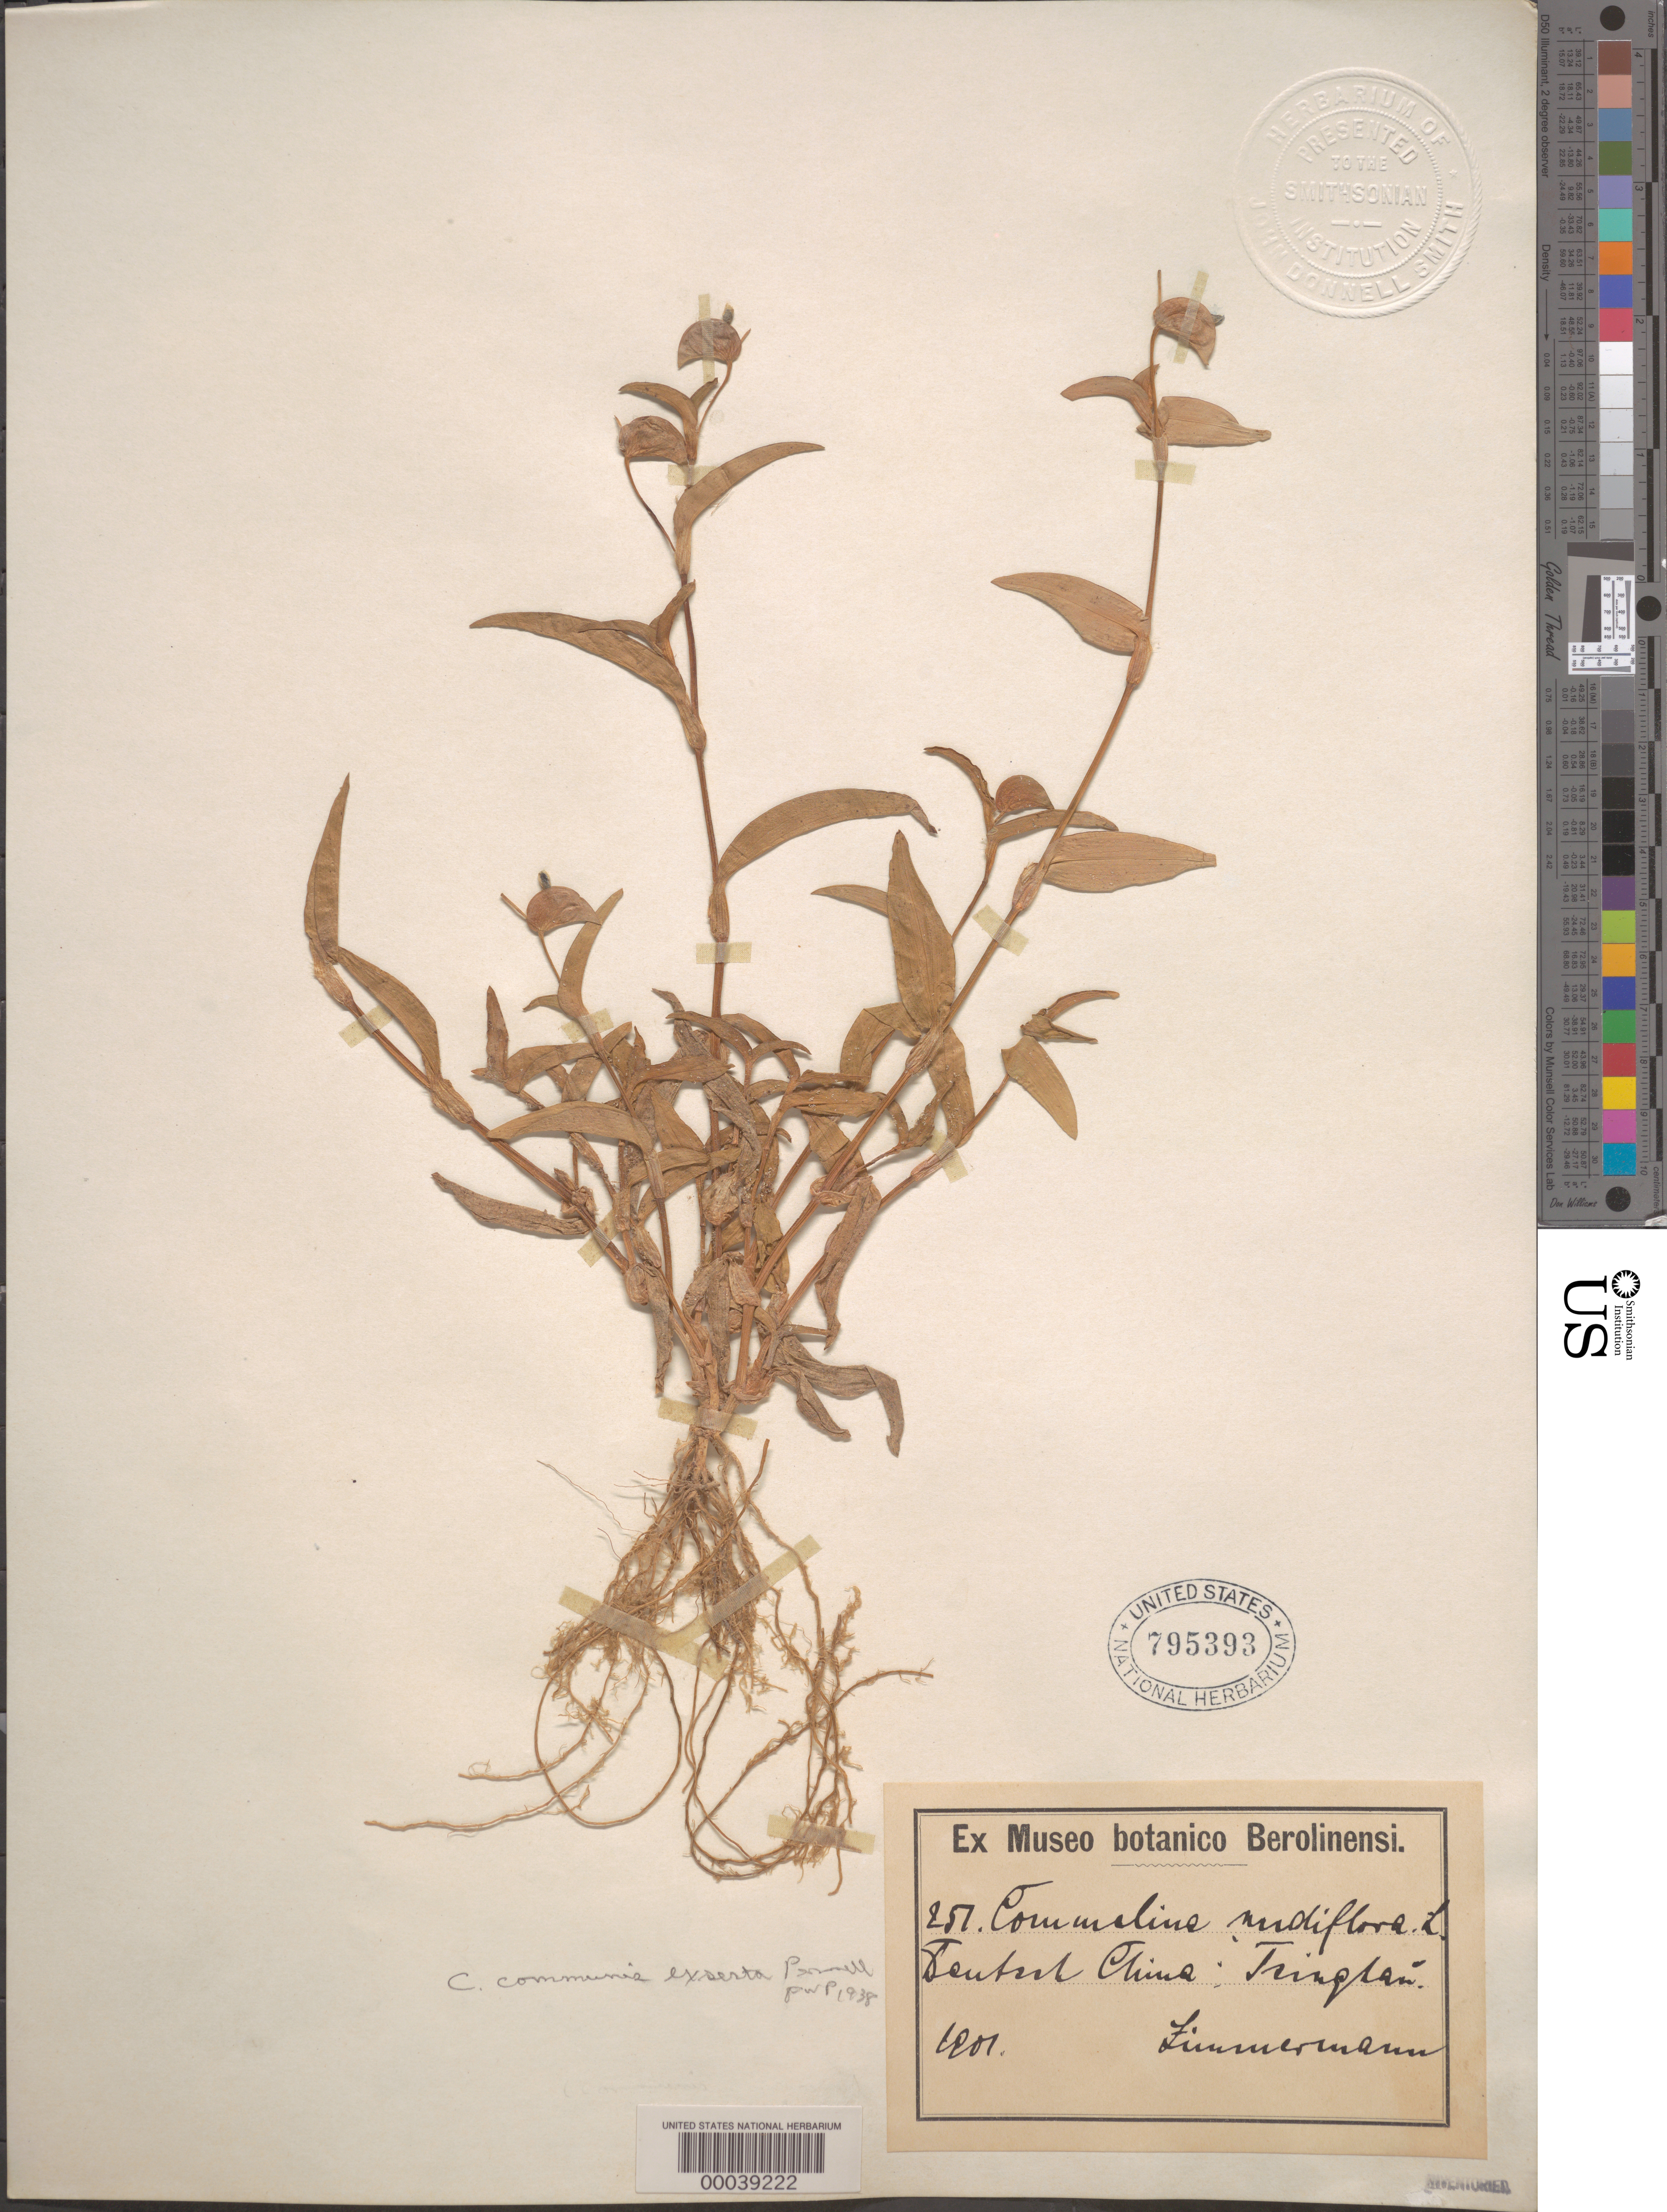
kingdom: Plantae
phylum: Tracheophyta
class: Liliopsida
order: Commelinales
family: Commelinaceae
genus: Commelina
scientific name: Commelina communis var. exserta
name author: (Pennell) F.G. Bernard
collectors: -. Fimmermann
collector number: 257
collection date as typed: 1907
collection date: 1907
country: China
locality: Deutsch china: tsingtao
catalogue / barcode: US 795393